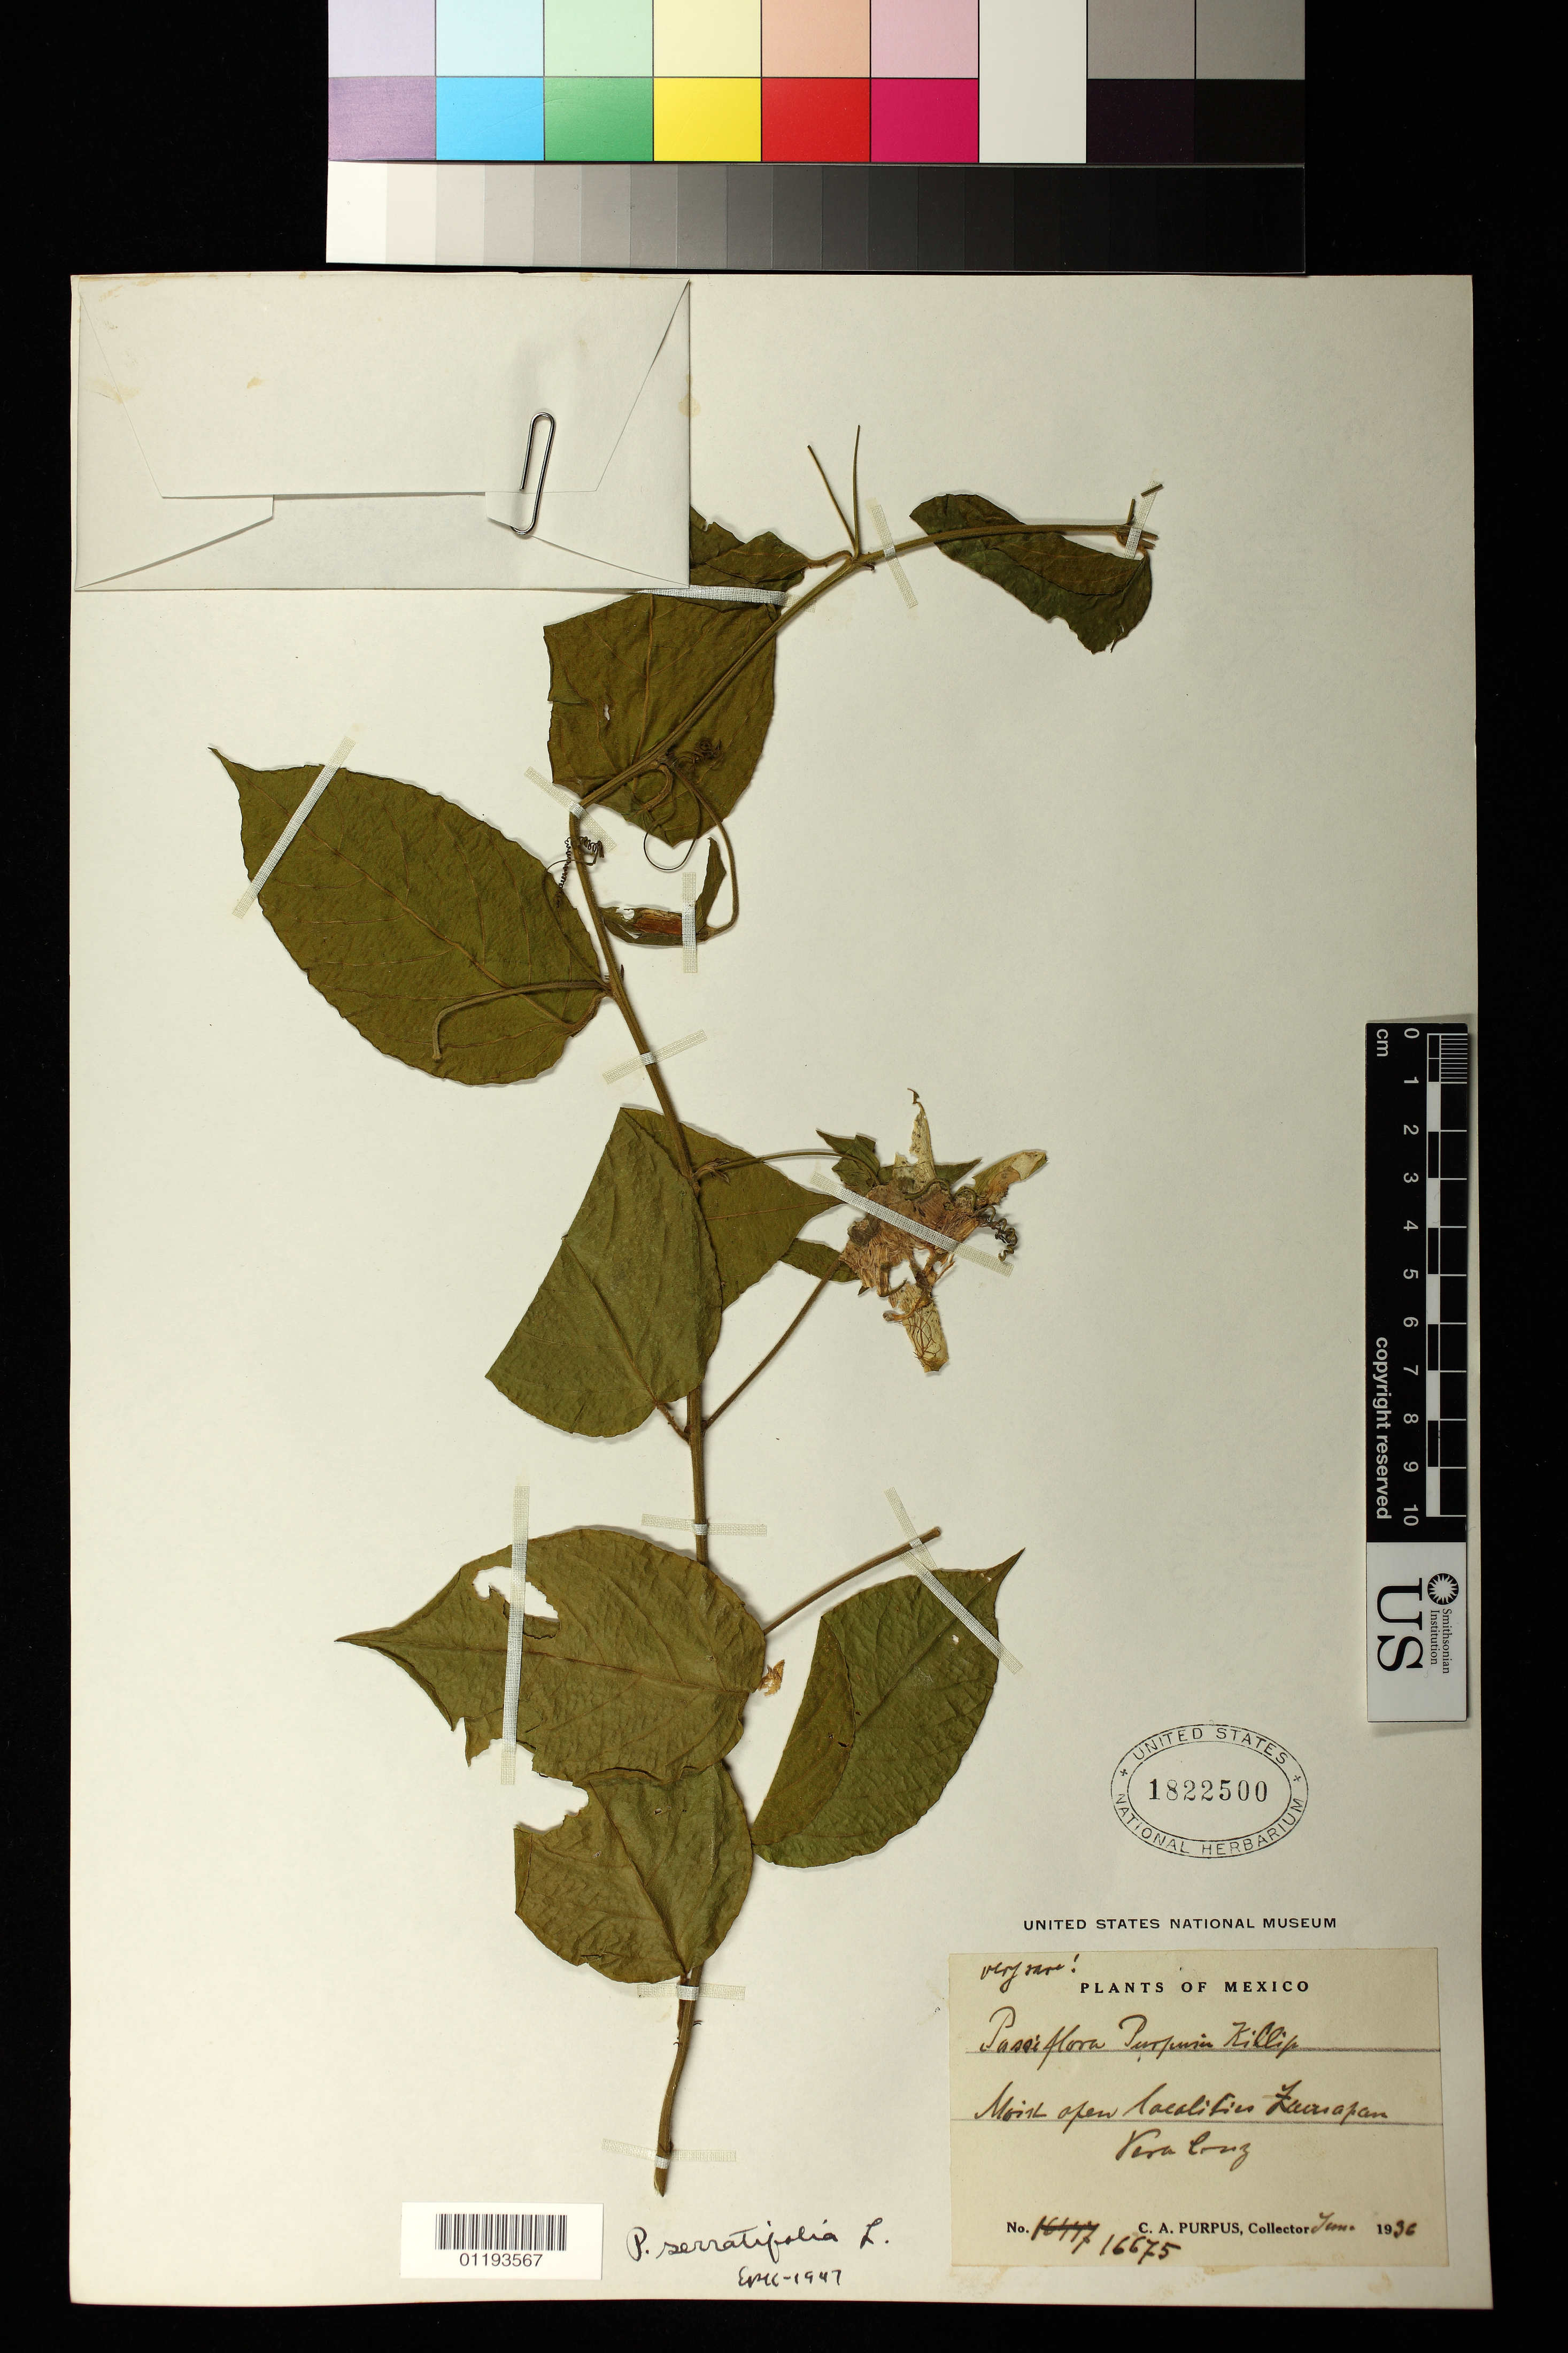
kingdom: Plantae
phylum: Tracheophyta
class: Magnoliopsida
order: Malpighiales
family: Passifloraceae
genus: Passiflora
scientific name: Passiflora serratifolia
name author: L.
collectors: C. A. Purpus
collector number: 16675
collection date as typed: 1936-06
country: Mexico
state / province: Veracruz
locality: Zacuapan, Vera Cruz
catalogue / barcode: US 1822500